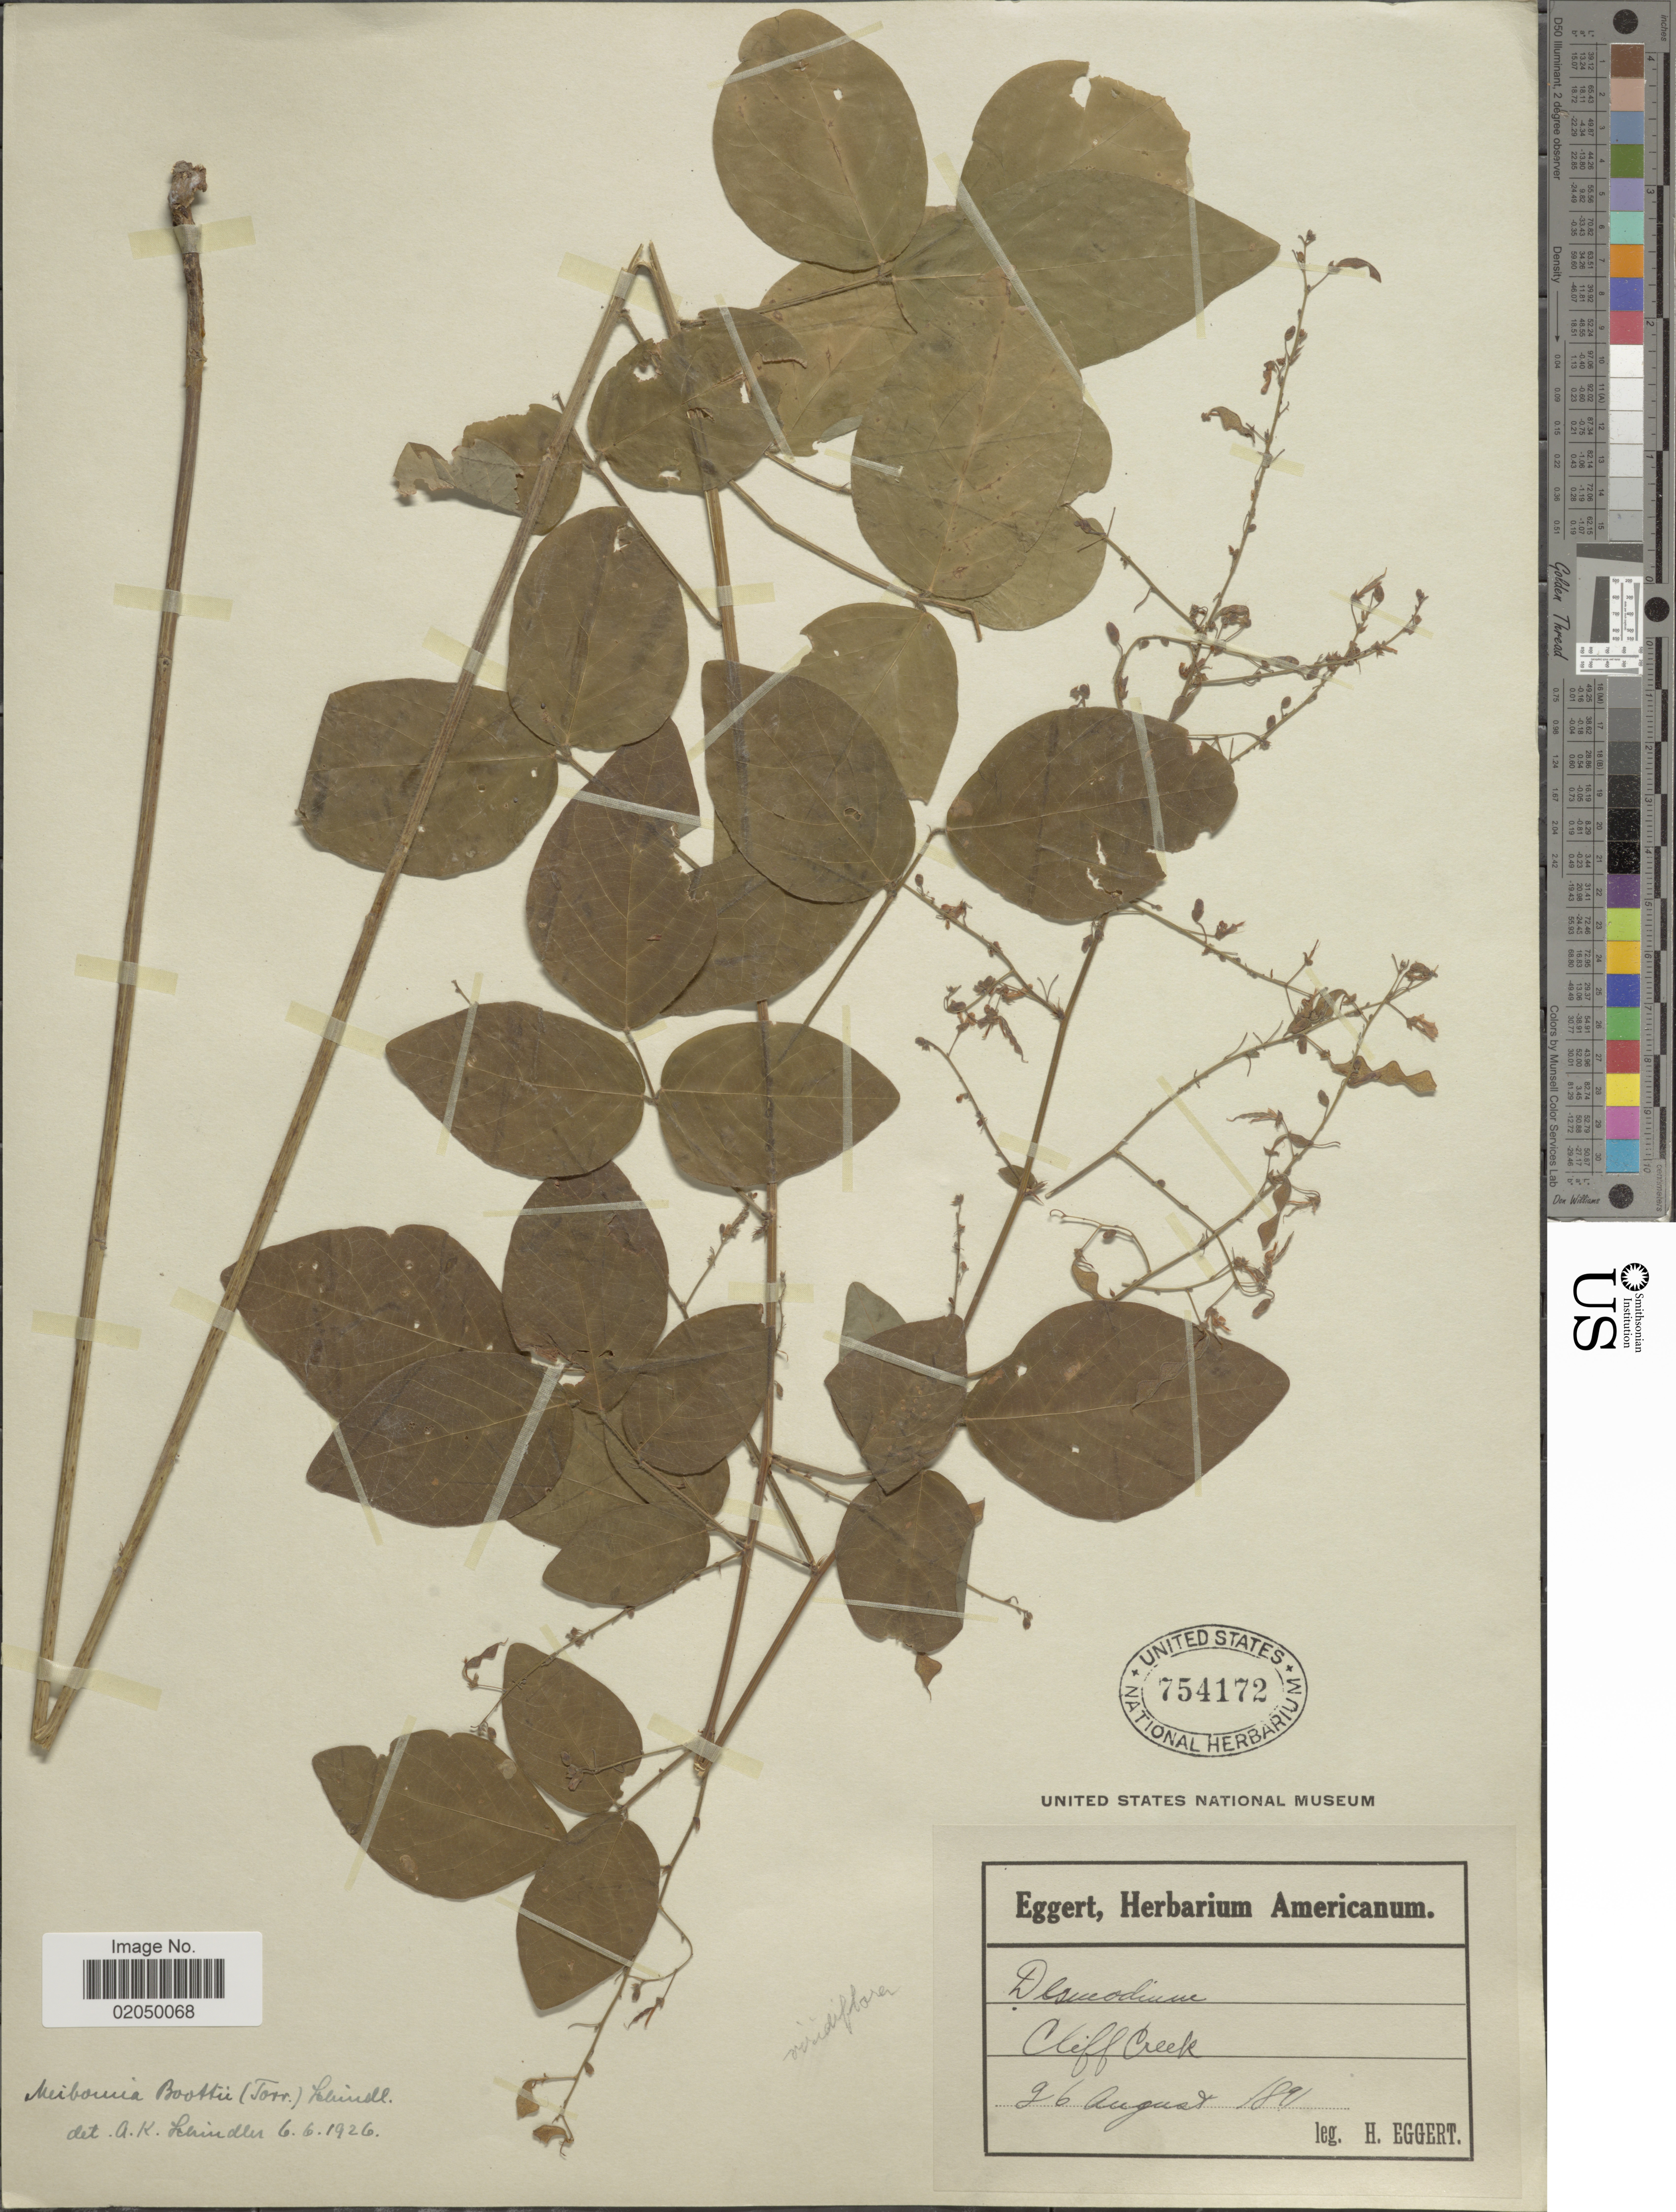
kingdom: Plantae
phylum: Tracheophyta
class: Magnoliopsida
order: Fabales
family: Fabaceae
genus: Desmodium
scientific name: Desmodium boottii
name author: S. Watson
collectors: H. Eggert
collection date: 1891-08-26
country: United States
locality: Cliff Creek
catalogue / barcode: US 754172